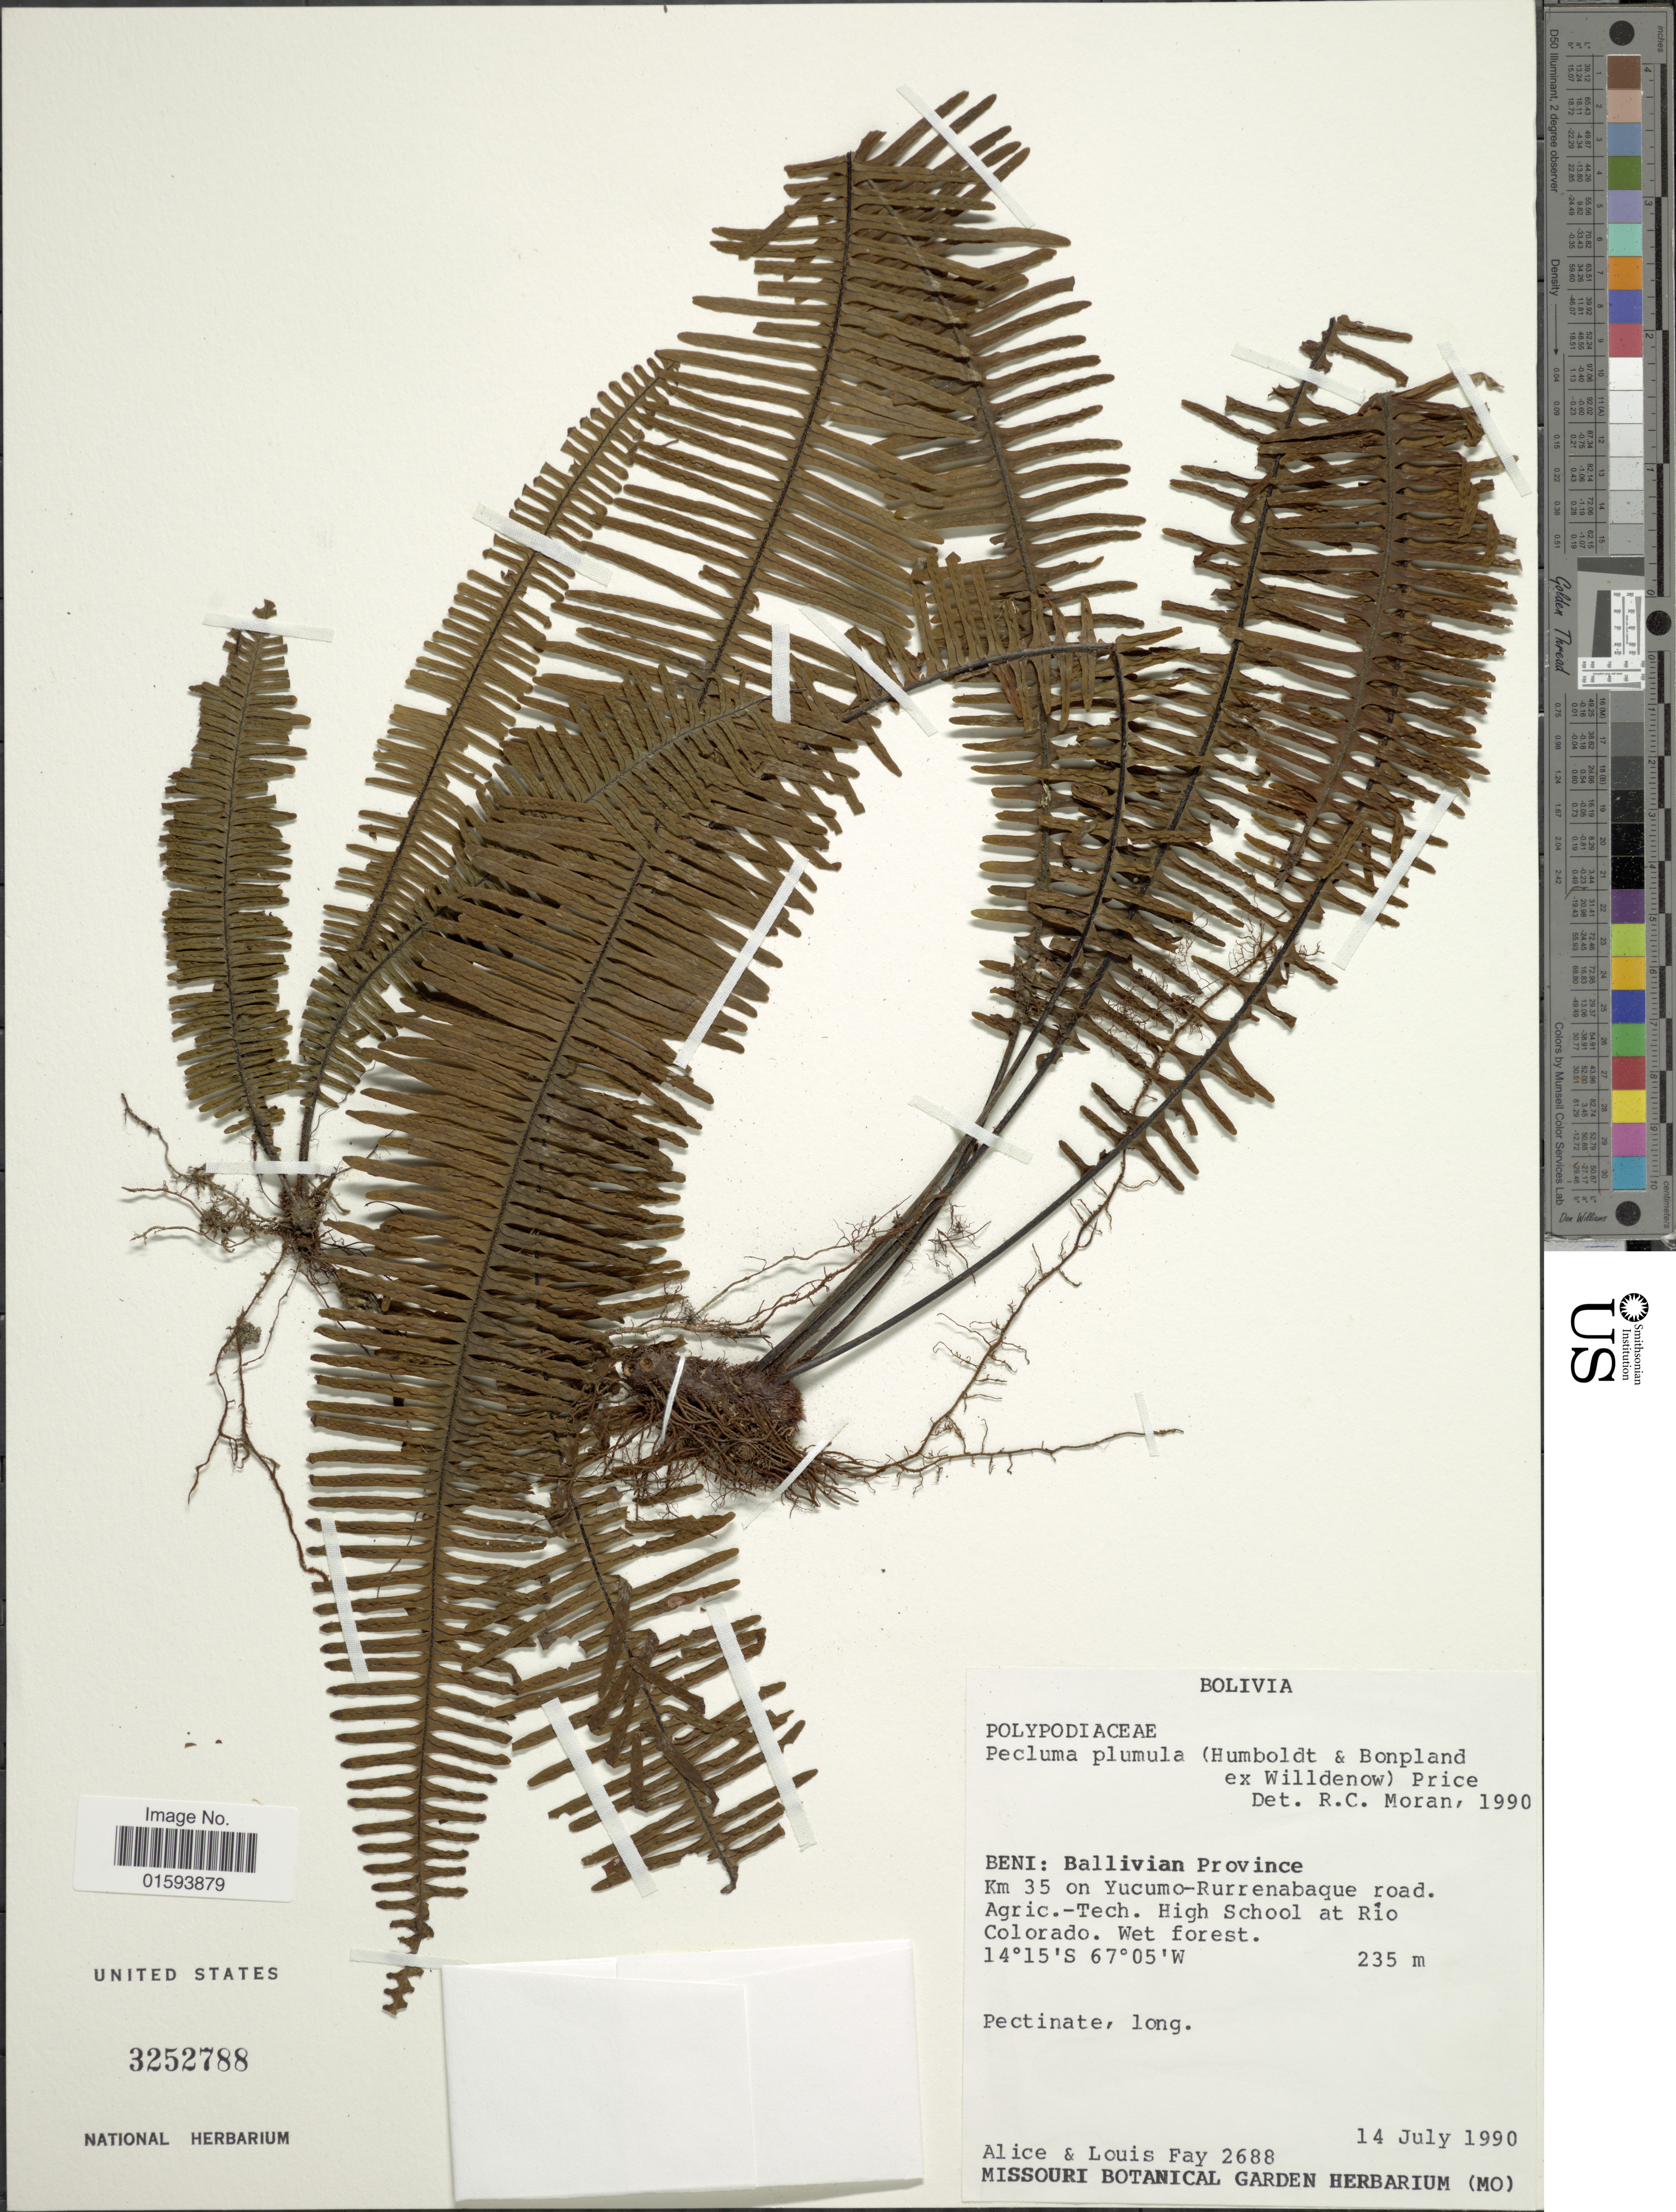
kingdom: Plantae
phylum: Tracheophyta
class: Polypodiopsida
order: Polypodiales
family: Polypodiaceae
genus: Pecluma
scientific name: Pecluma plumula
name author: (Humb. & Bonpl. ex Willd.) M.G. Price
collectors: A. Fay & L. Fay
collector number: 2688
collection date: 1990-07-14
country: Bolivia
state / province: Beni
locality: Ballivian Province Km 35 on Yucumo-Rurrenabaque road, Agric.-Tech, High School at Rio Colorado, wet forest.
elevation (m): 235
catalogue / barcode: US 3252788